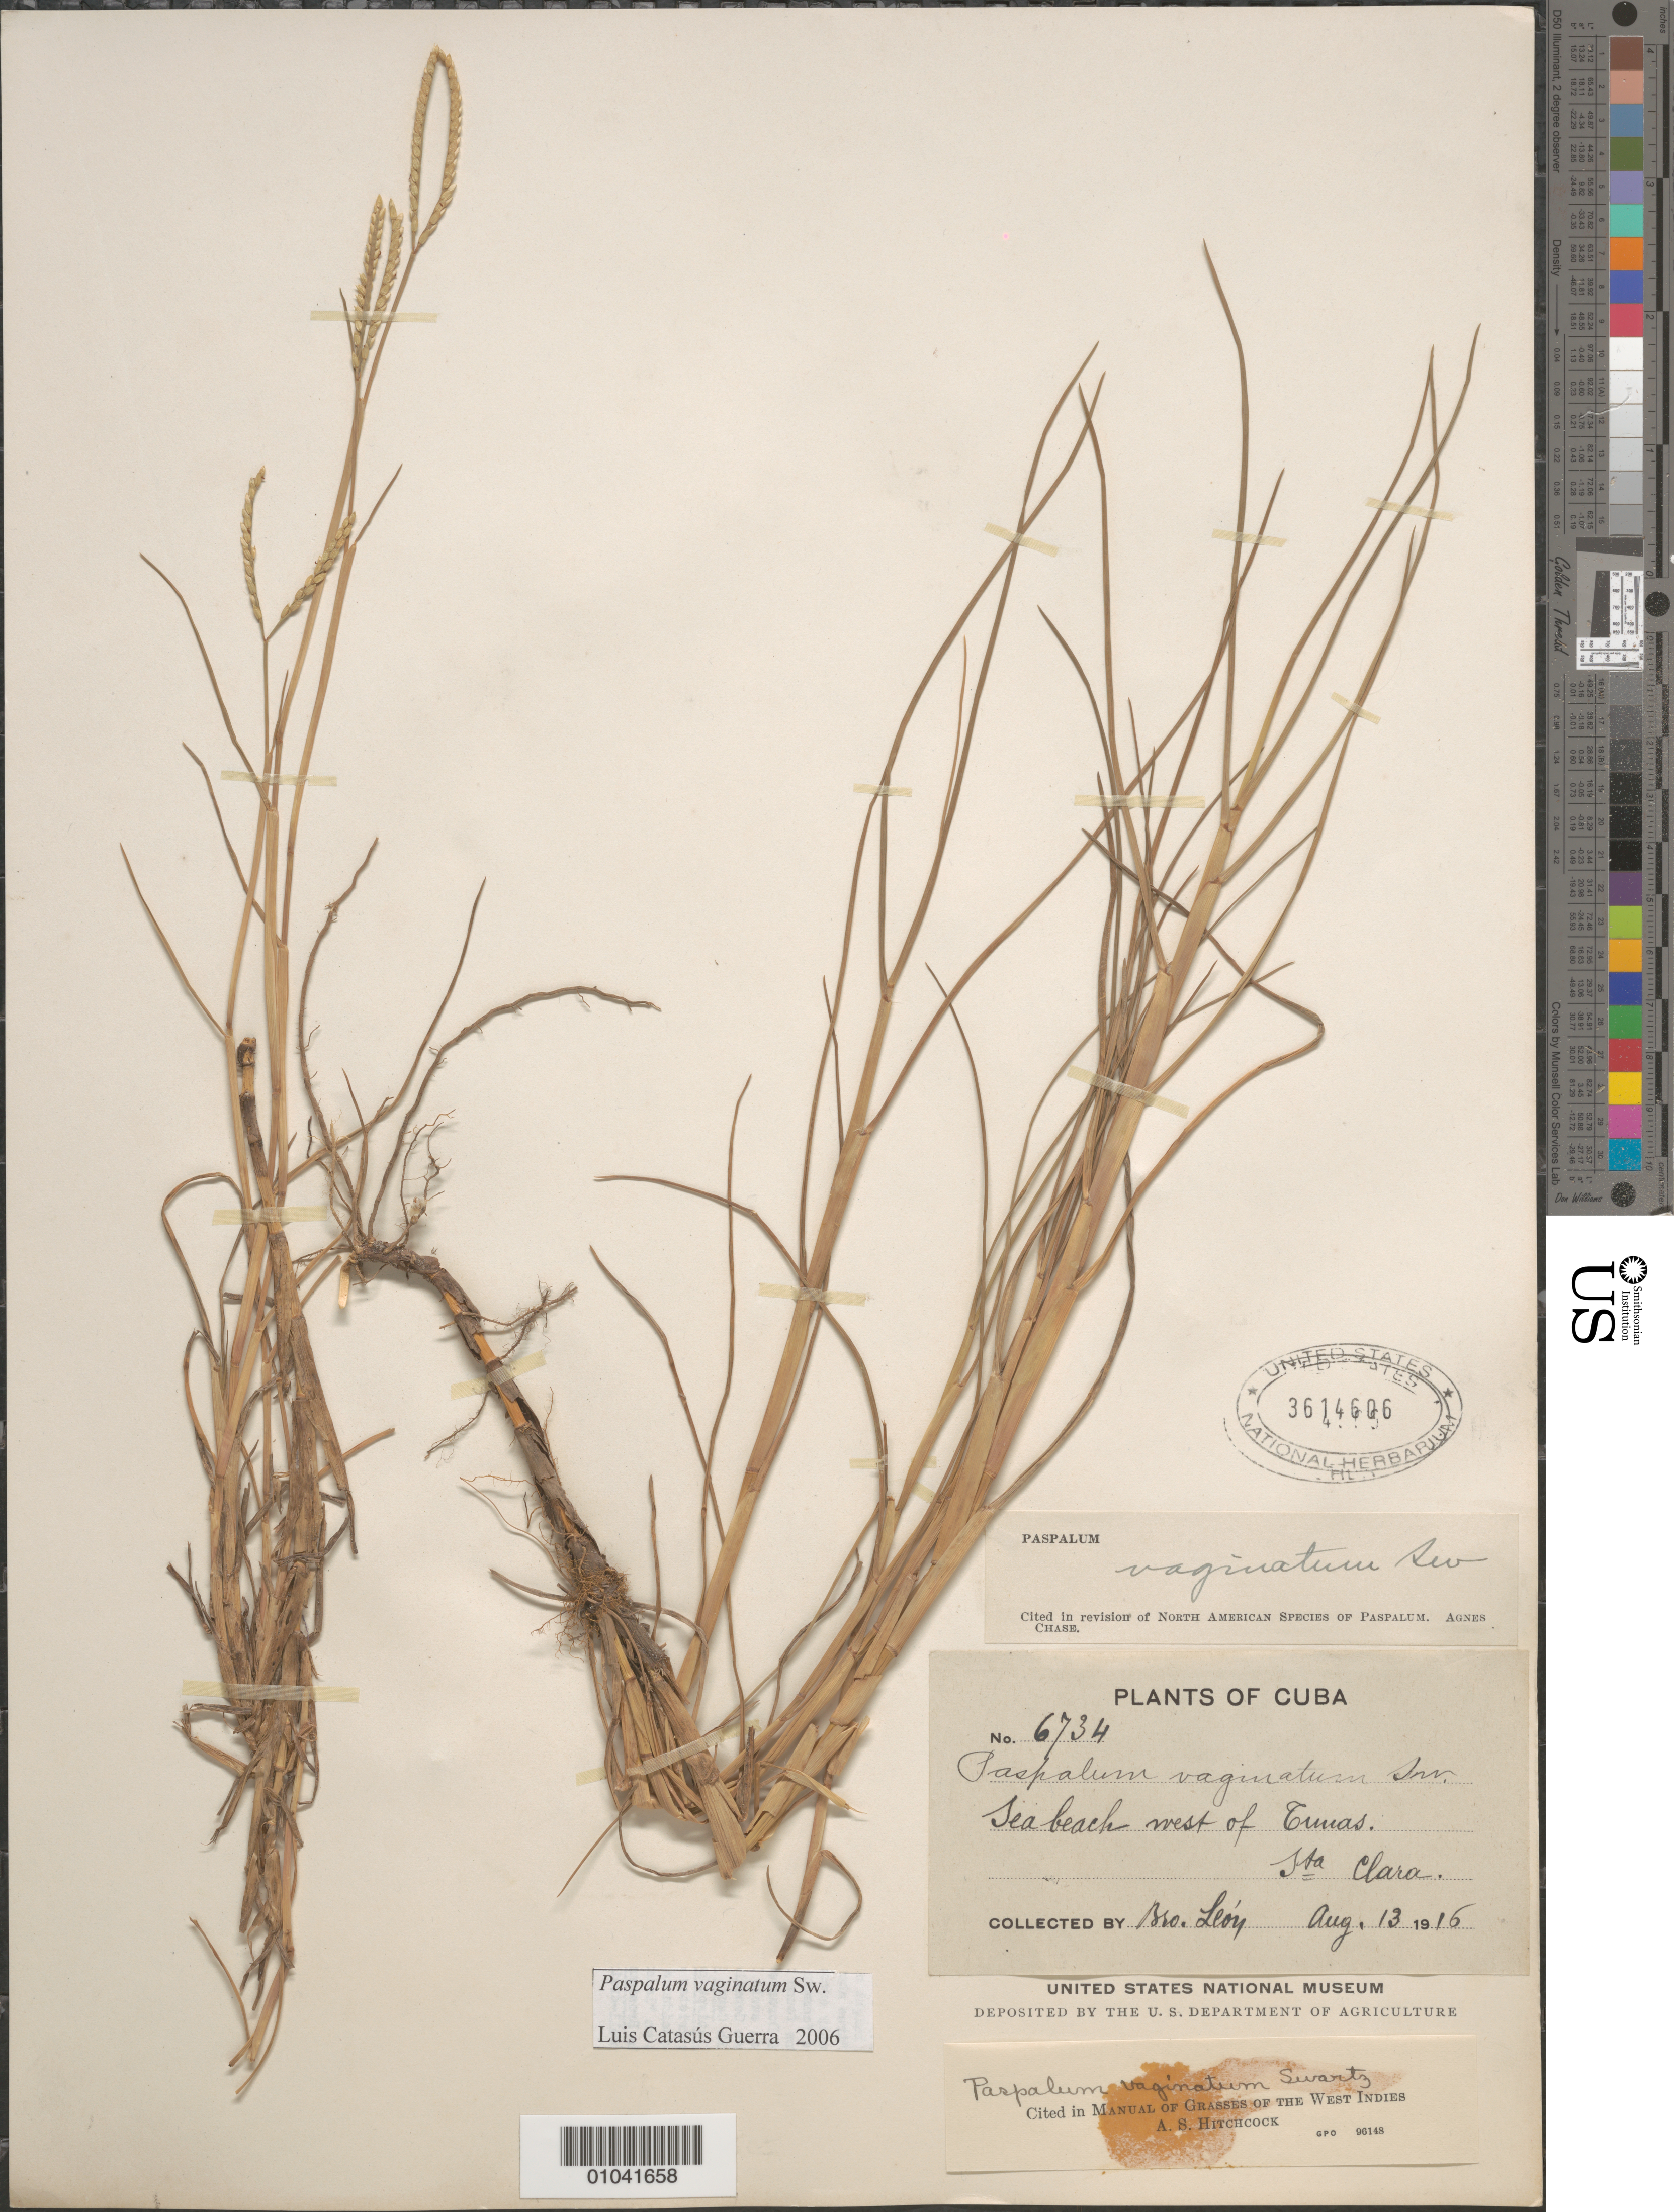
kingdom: Plantae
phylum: Tracheophyta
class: Liliopsida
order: Poales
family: Poaceae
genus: Paspalum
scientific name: Paspalum vaginatum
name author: Sw.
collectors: Bro. León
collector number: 6734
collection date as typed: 13 Aug 1916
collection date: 1916-08-13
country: Cuba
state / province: Villa Clara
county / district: Santa Clara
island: Cuba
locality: W of Cunas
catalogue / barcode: US 3614606